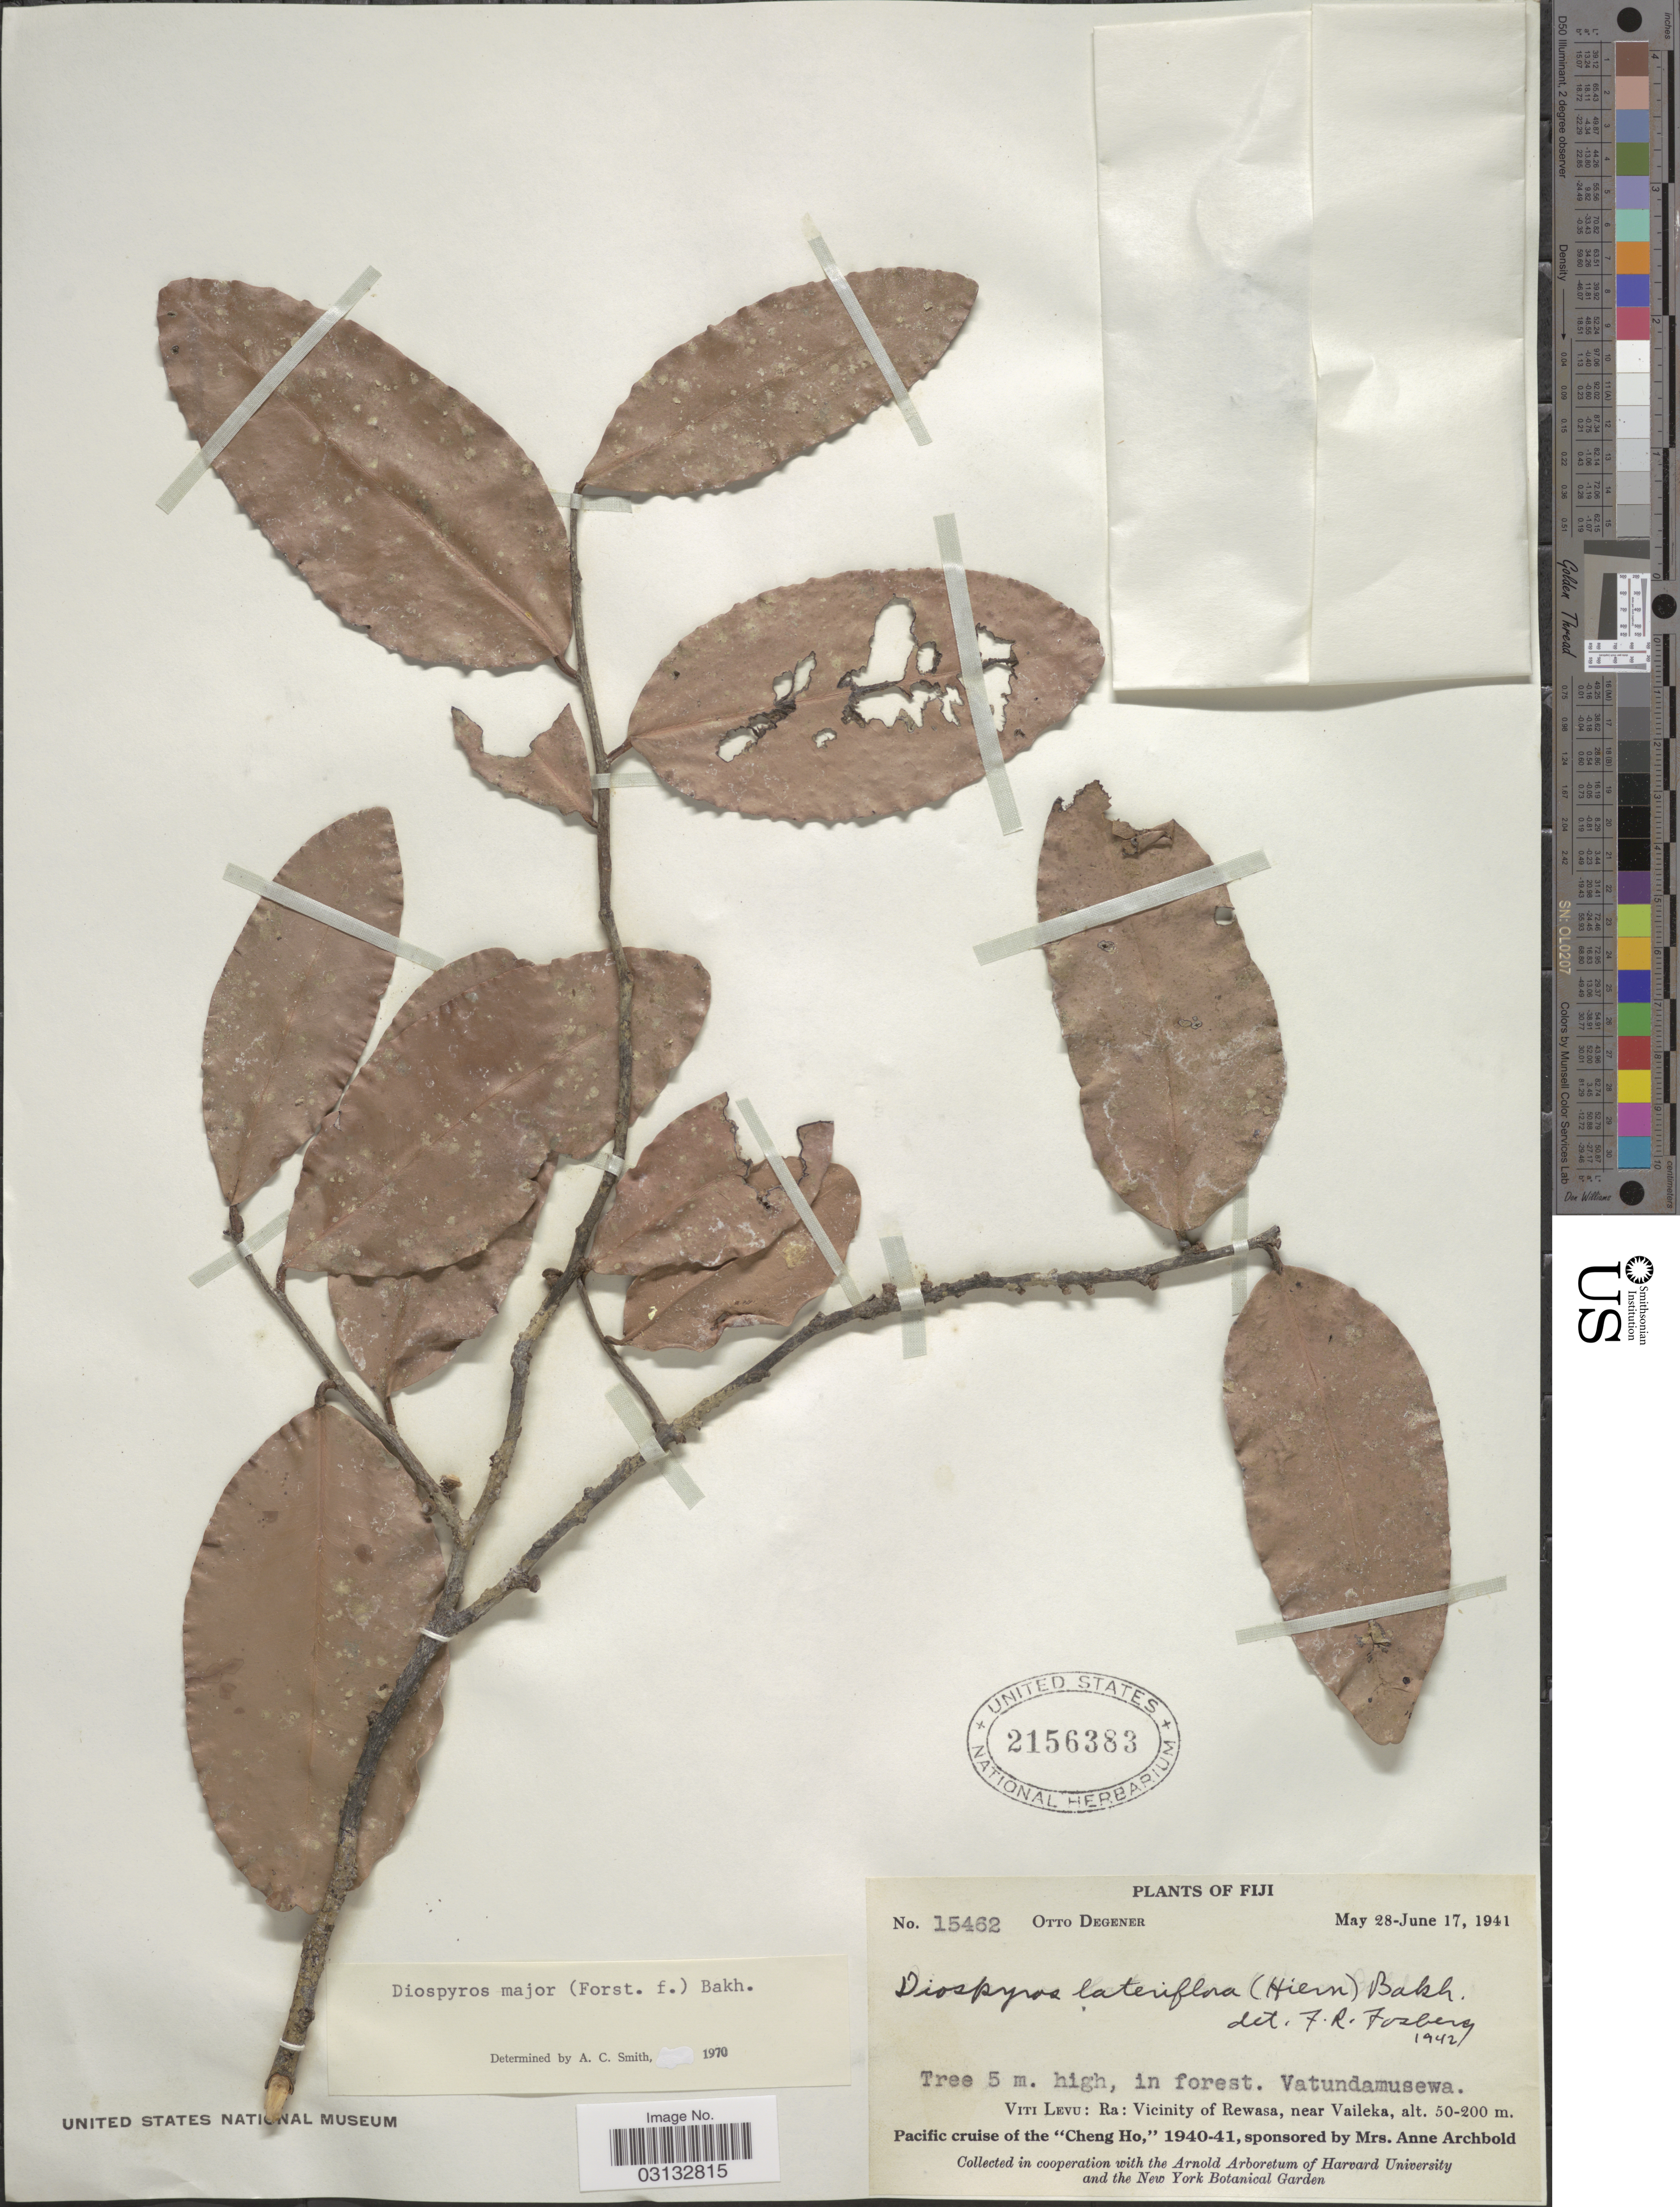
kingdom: Plantae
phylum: Tracheophyta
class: Magnoliopsida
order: Ericales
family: Ebenaceae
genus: Diospyros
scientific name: Diospyros major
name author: (G. Forst.) Bakh.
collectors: O. Degener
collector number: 15462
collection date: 1941-05-28/1941-06-17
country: Fiji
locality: Vatundamusewa, Viti Levu: Ra: Vicinity of Rewasa, near Vaileka.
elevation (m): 50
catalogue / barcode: US 2156383